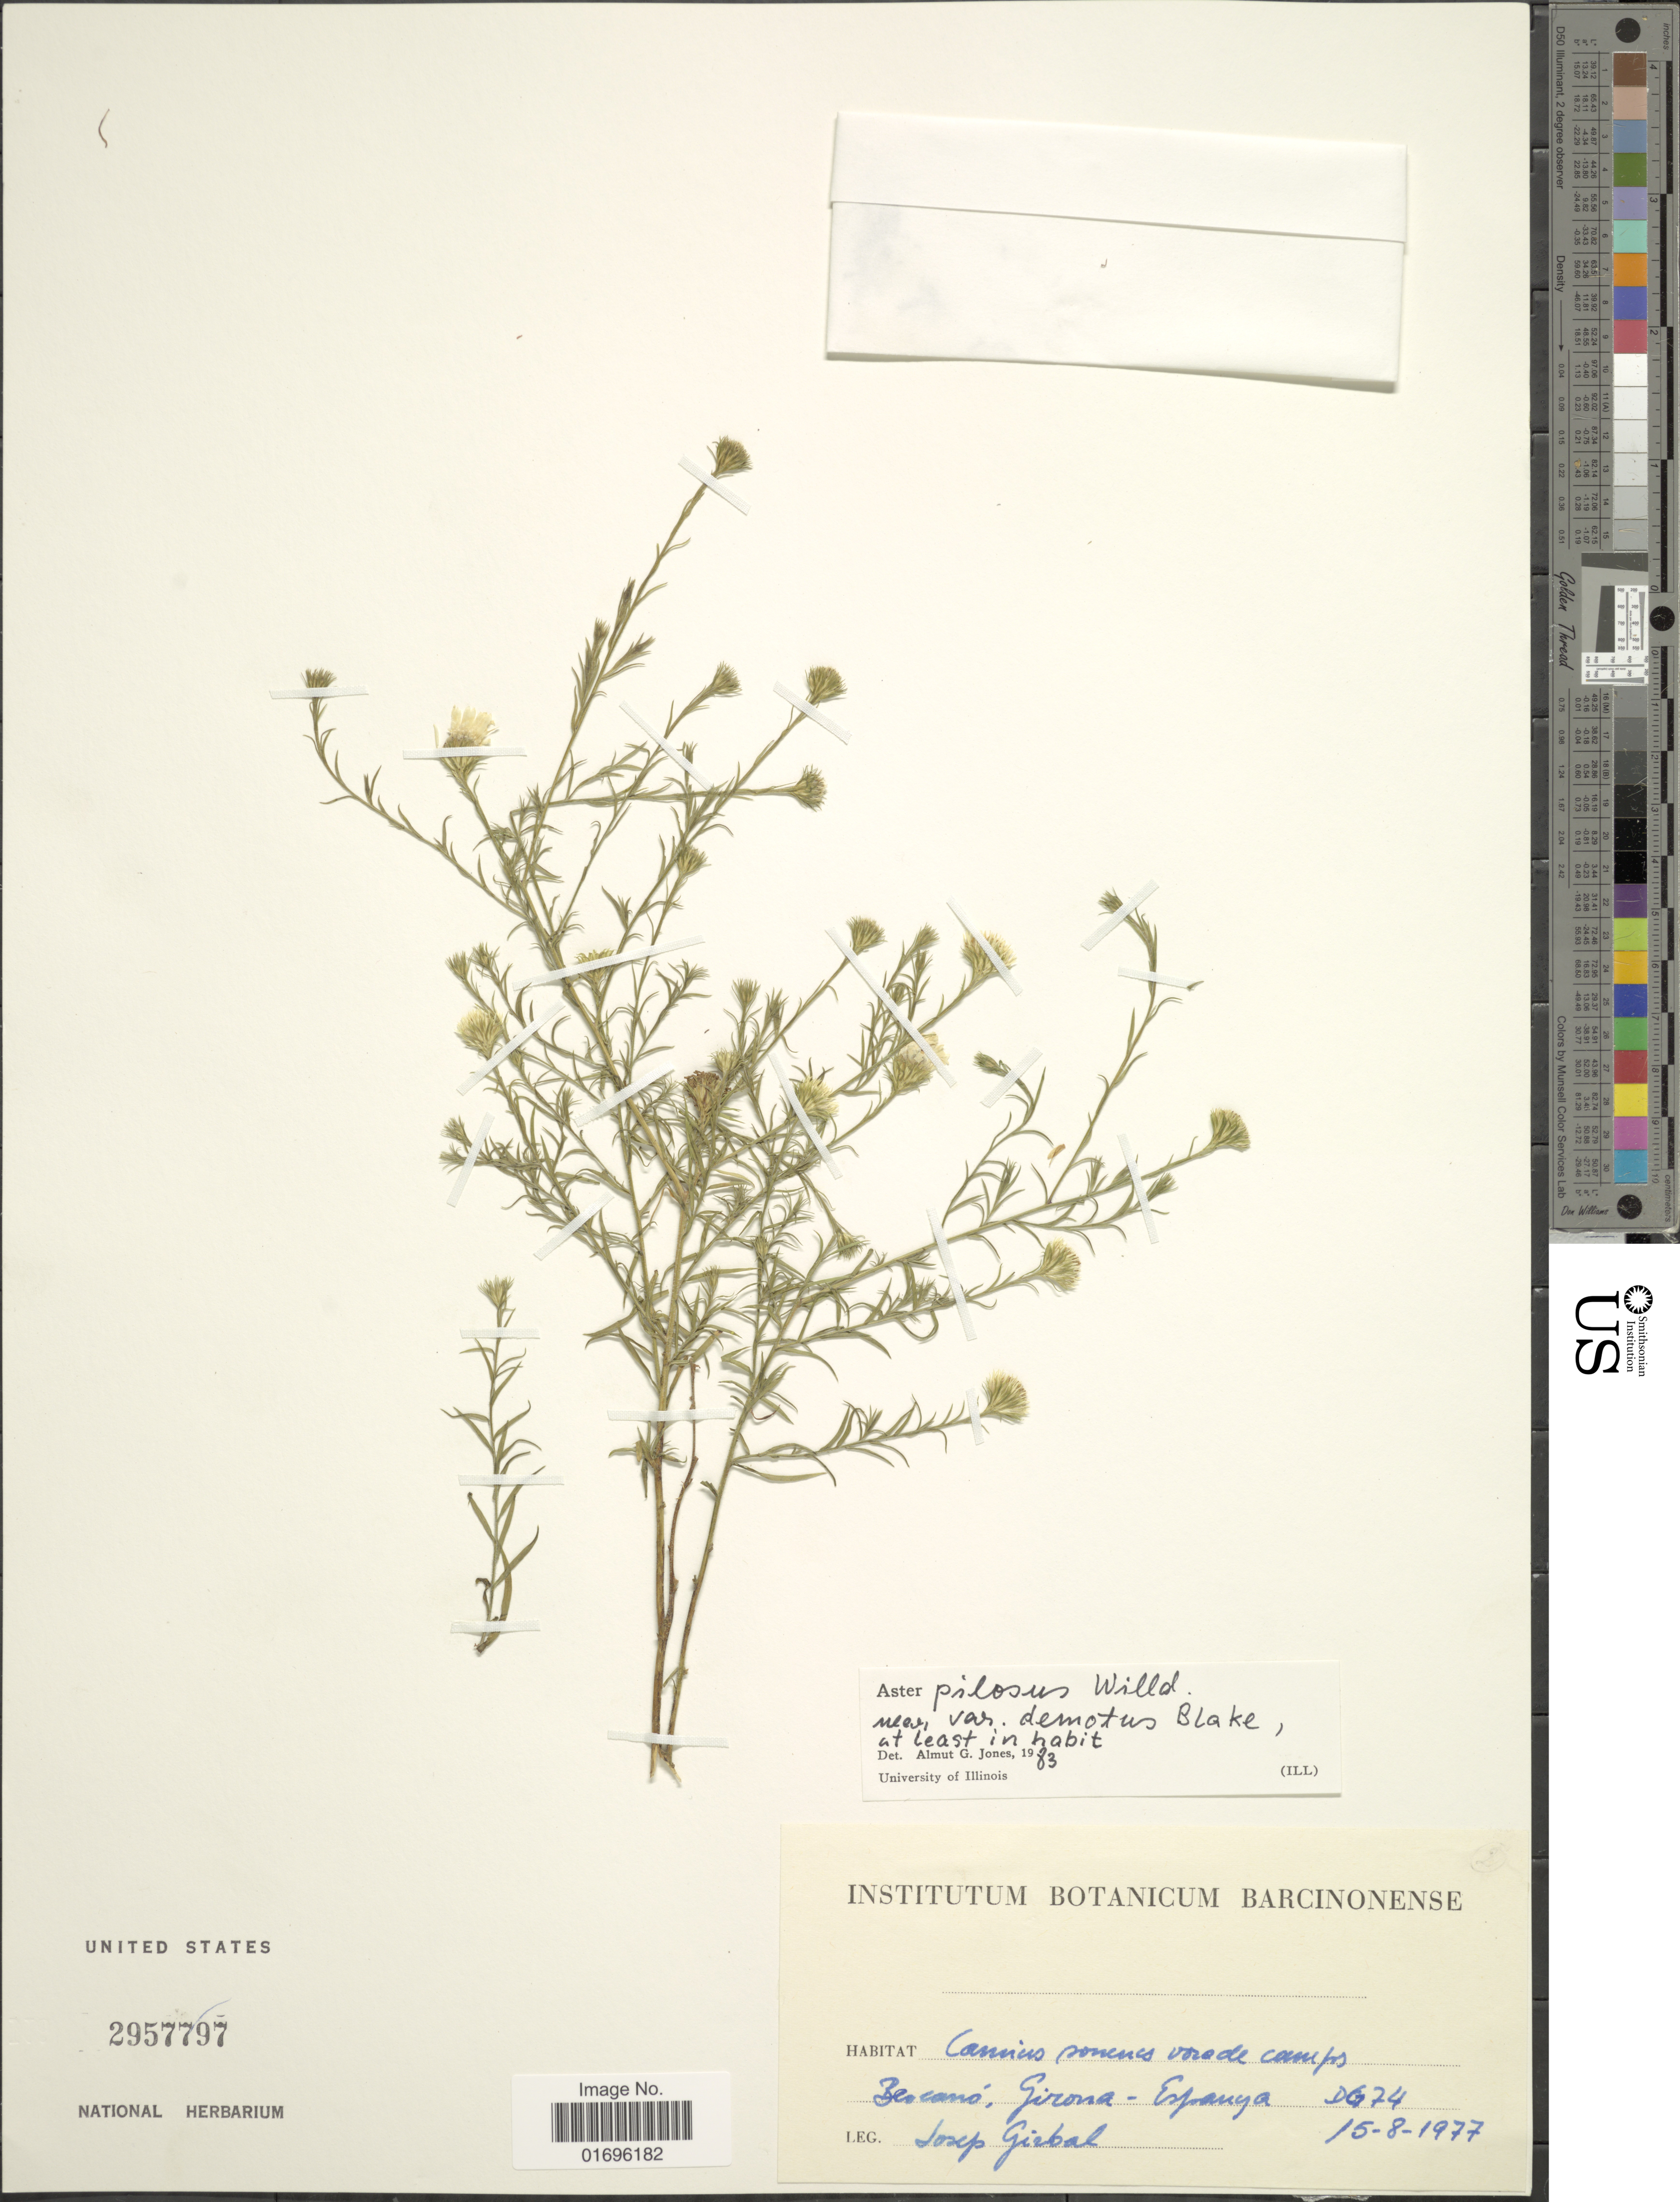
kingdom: Plantae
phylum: Tracheophyta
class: Magnoliopsida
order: Asterales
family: Asteraceae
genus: Symphyotrichum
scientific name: Symphyotrichum pilosum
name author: (Willd.) G.L. Nesom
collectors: L. Giebal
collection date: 1977-08-15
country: Spain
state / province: Catalunya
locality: Bescanó, Girona - Espanya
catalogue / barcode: US 2957797